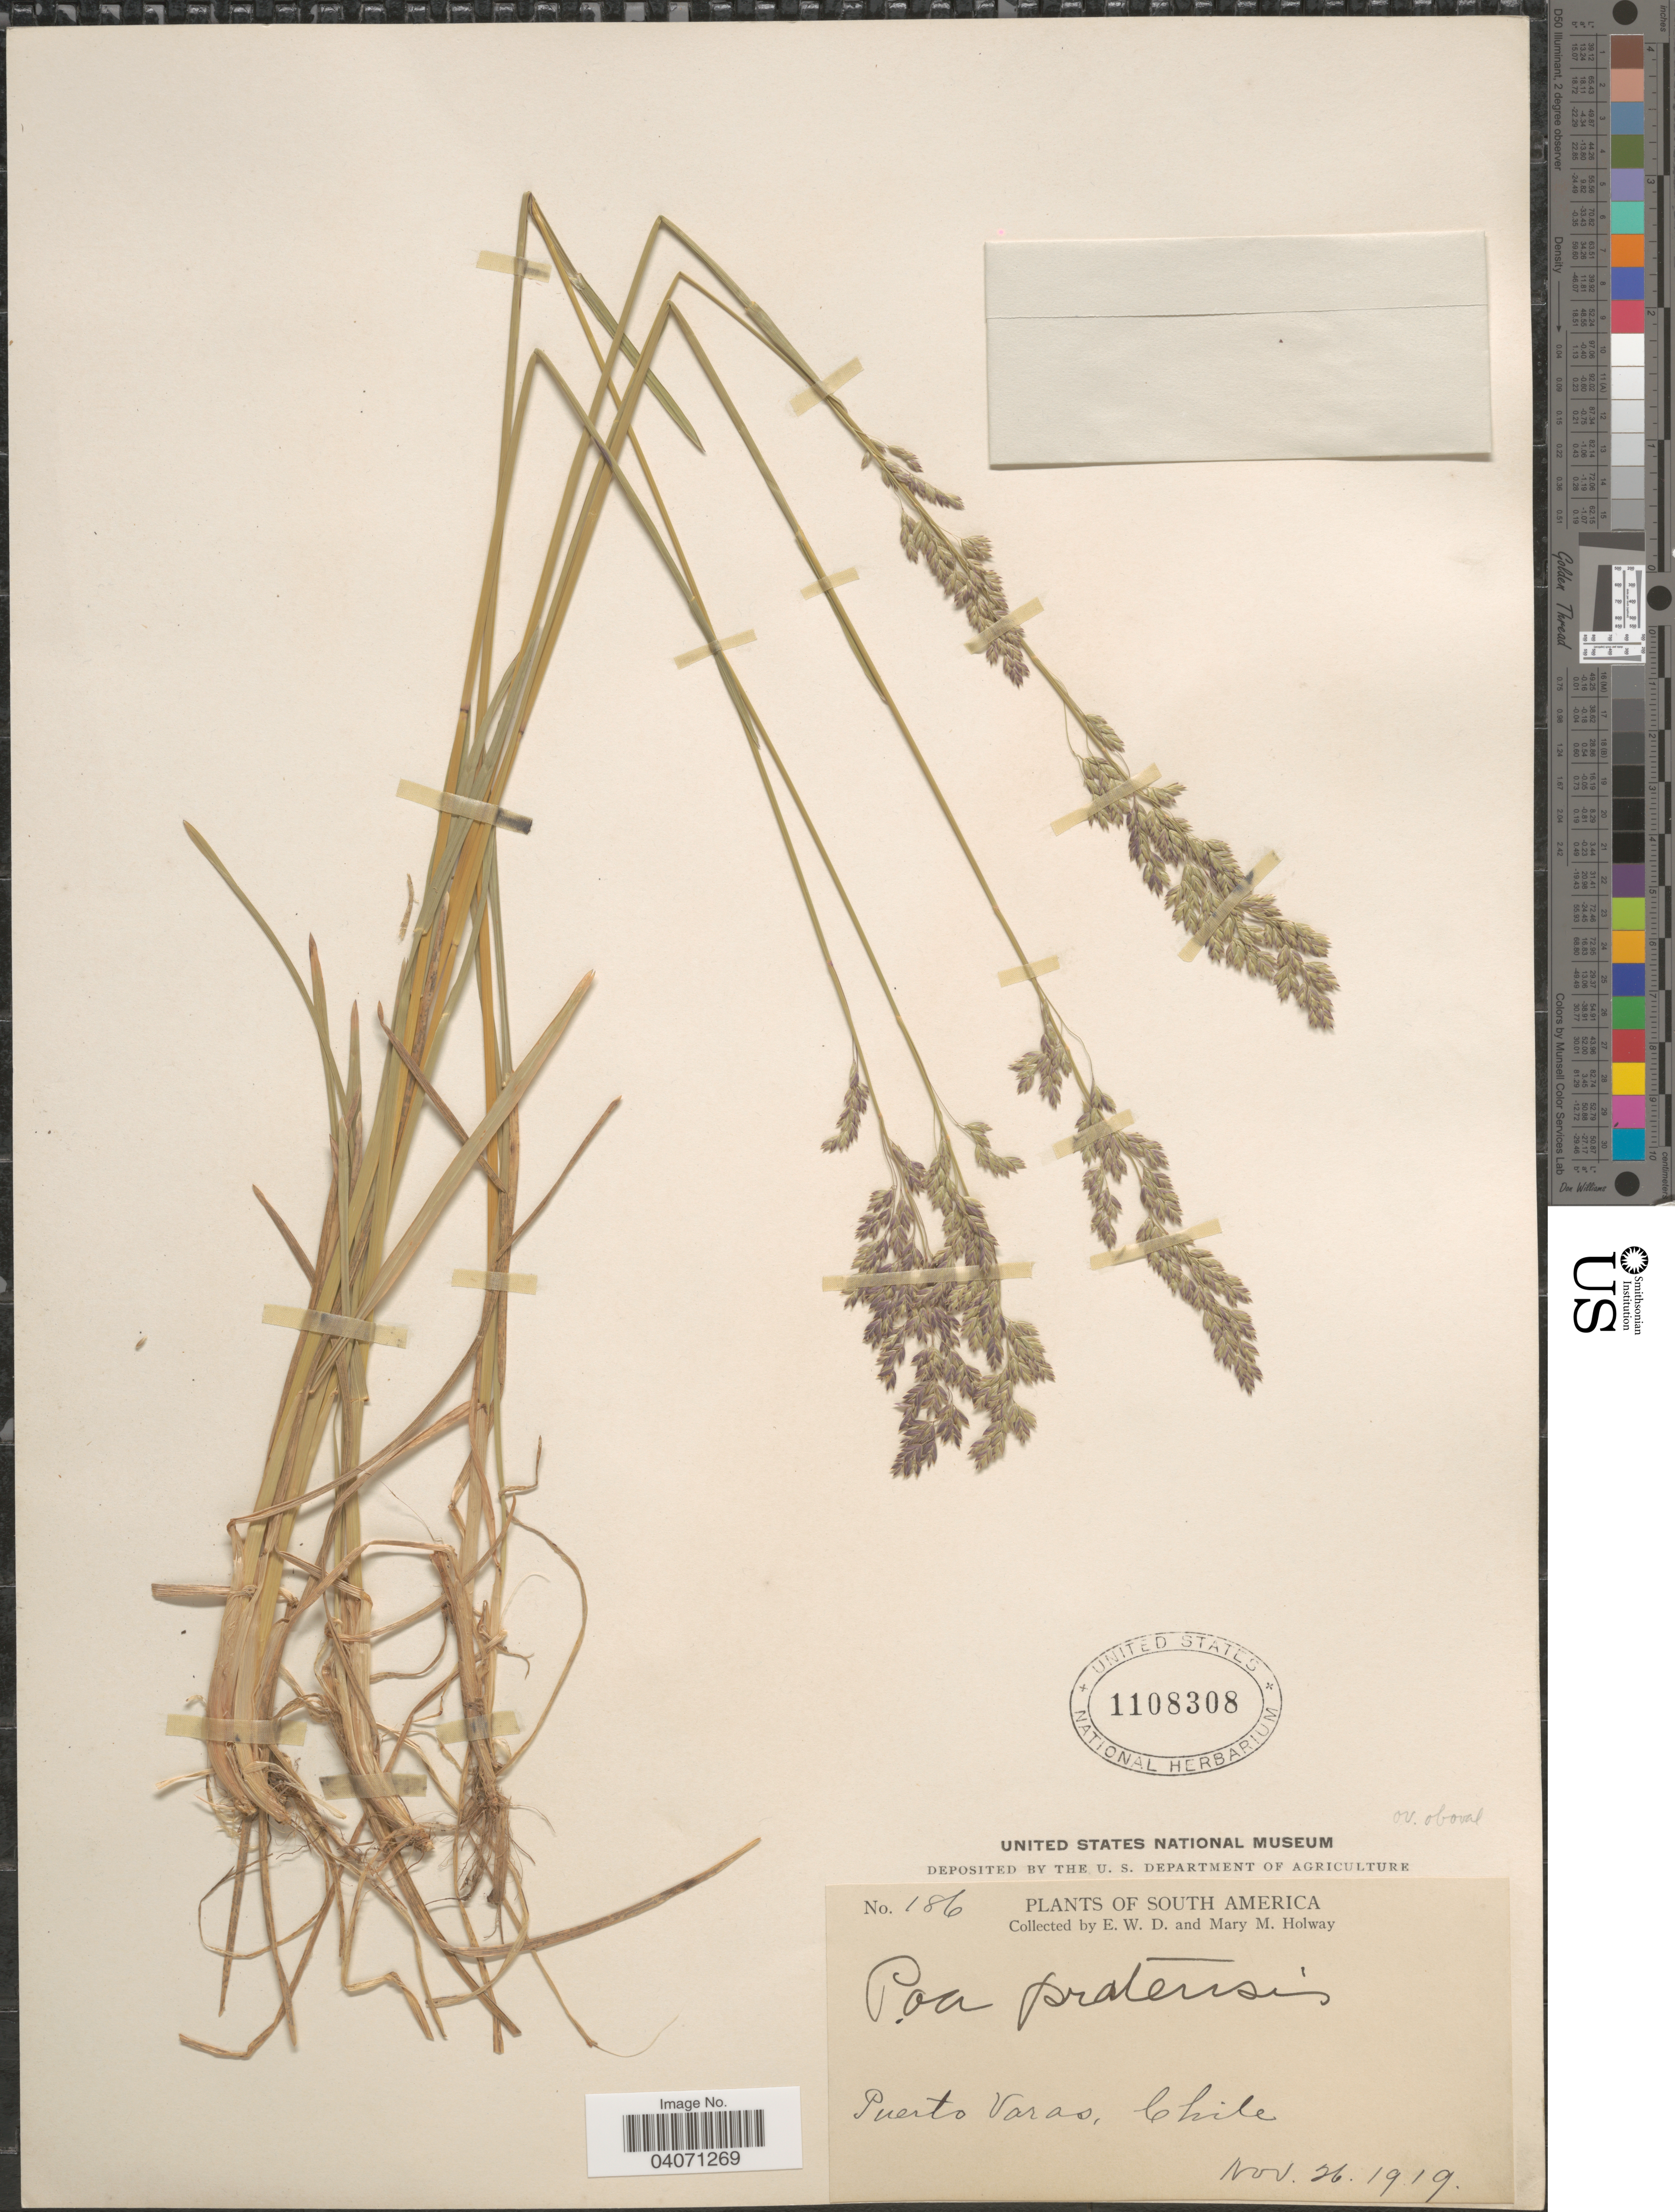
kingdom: Plantae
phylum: Tracheophyta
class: Liliopsida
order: Poales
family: Poaceae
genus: Poa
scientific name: Poa pratensis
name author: L.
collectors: E. W. D. Holway & M. M. Holway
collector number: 186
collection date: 1919-11-26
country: Chile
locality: Puerto Varas.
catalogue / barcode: US 1108308